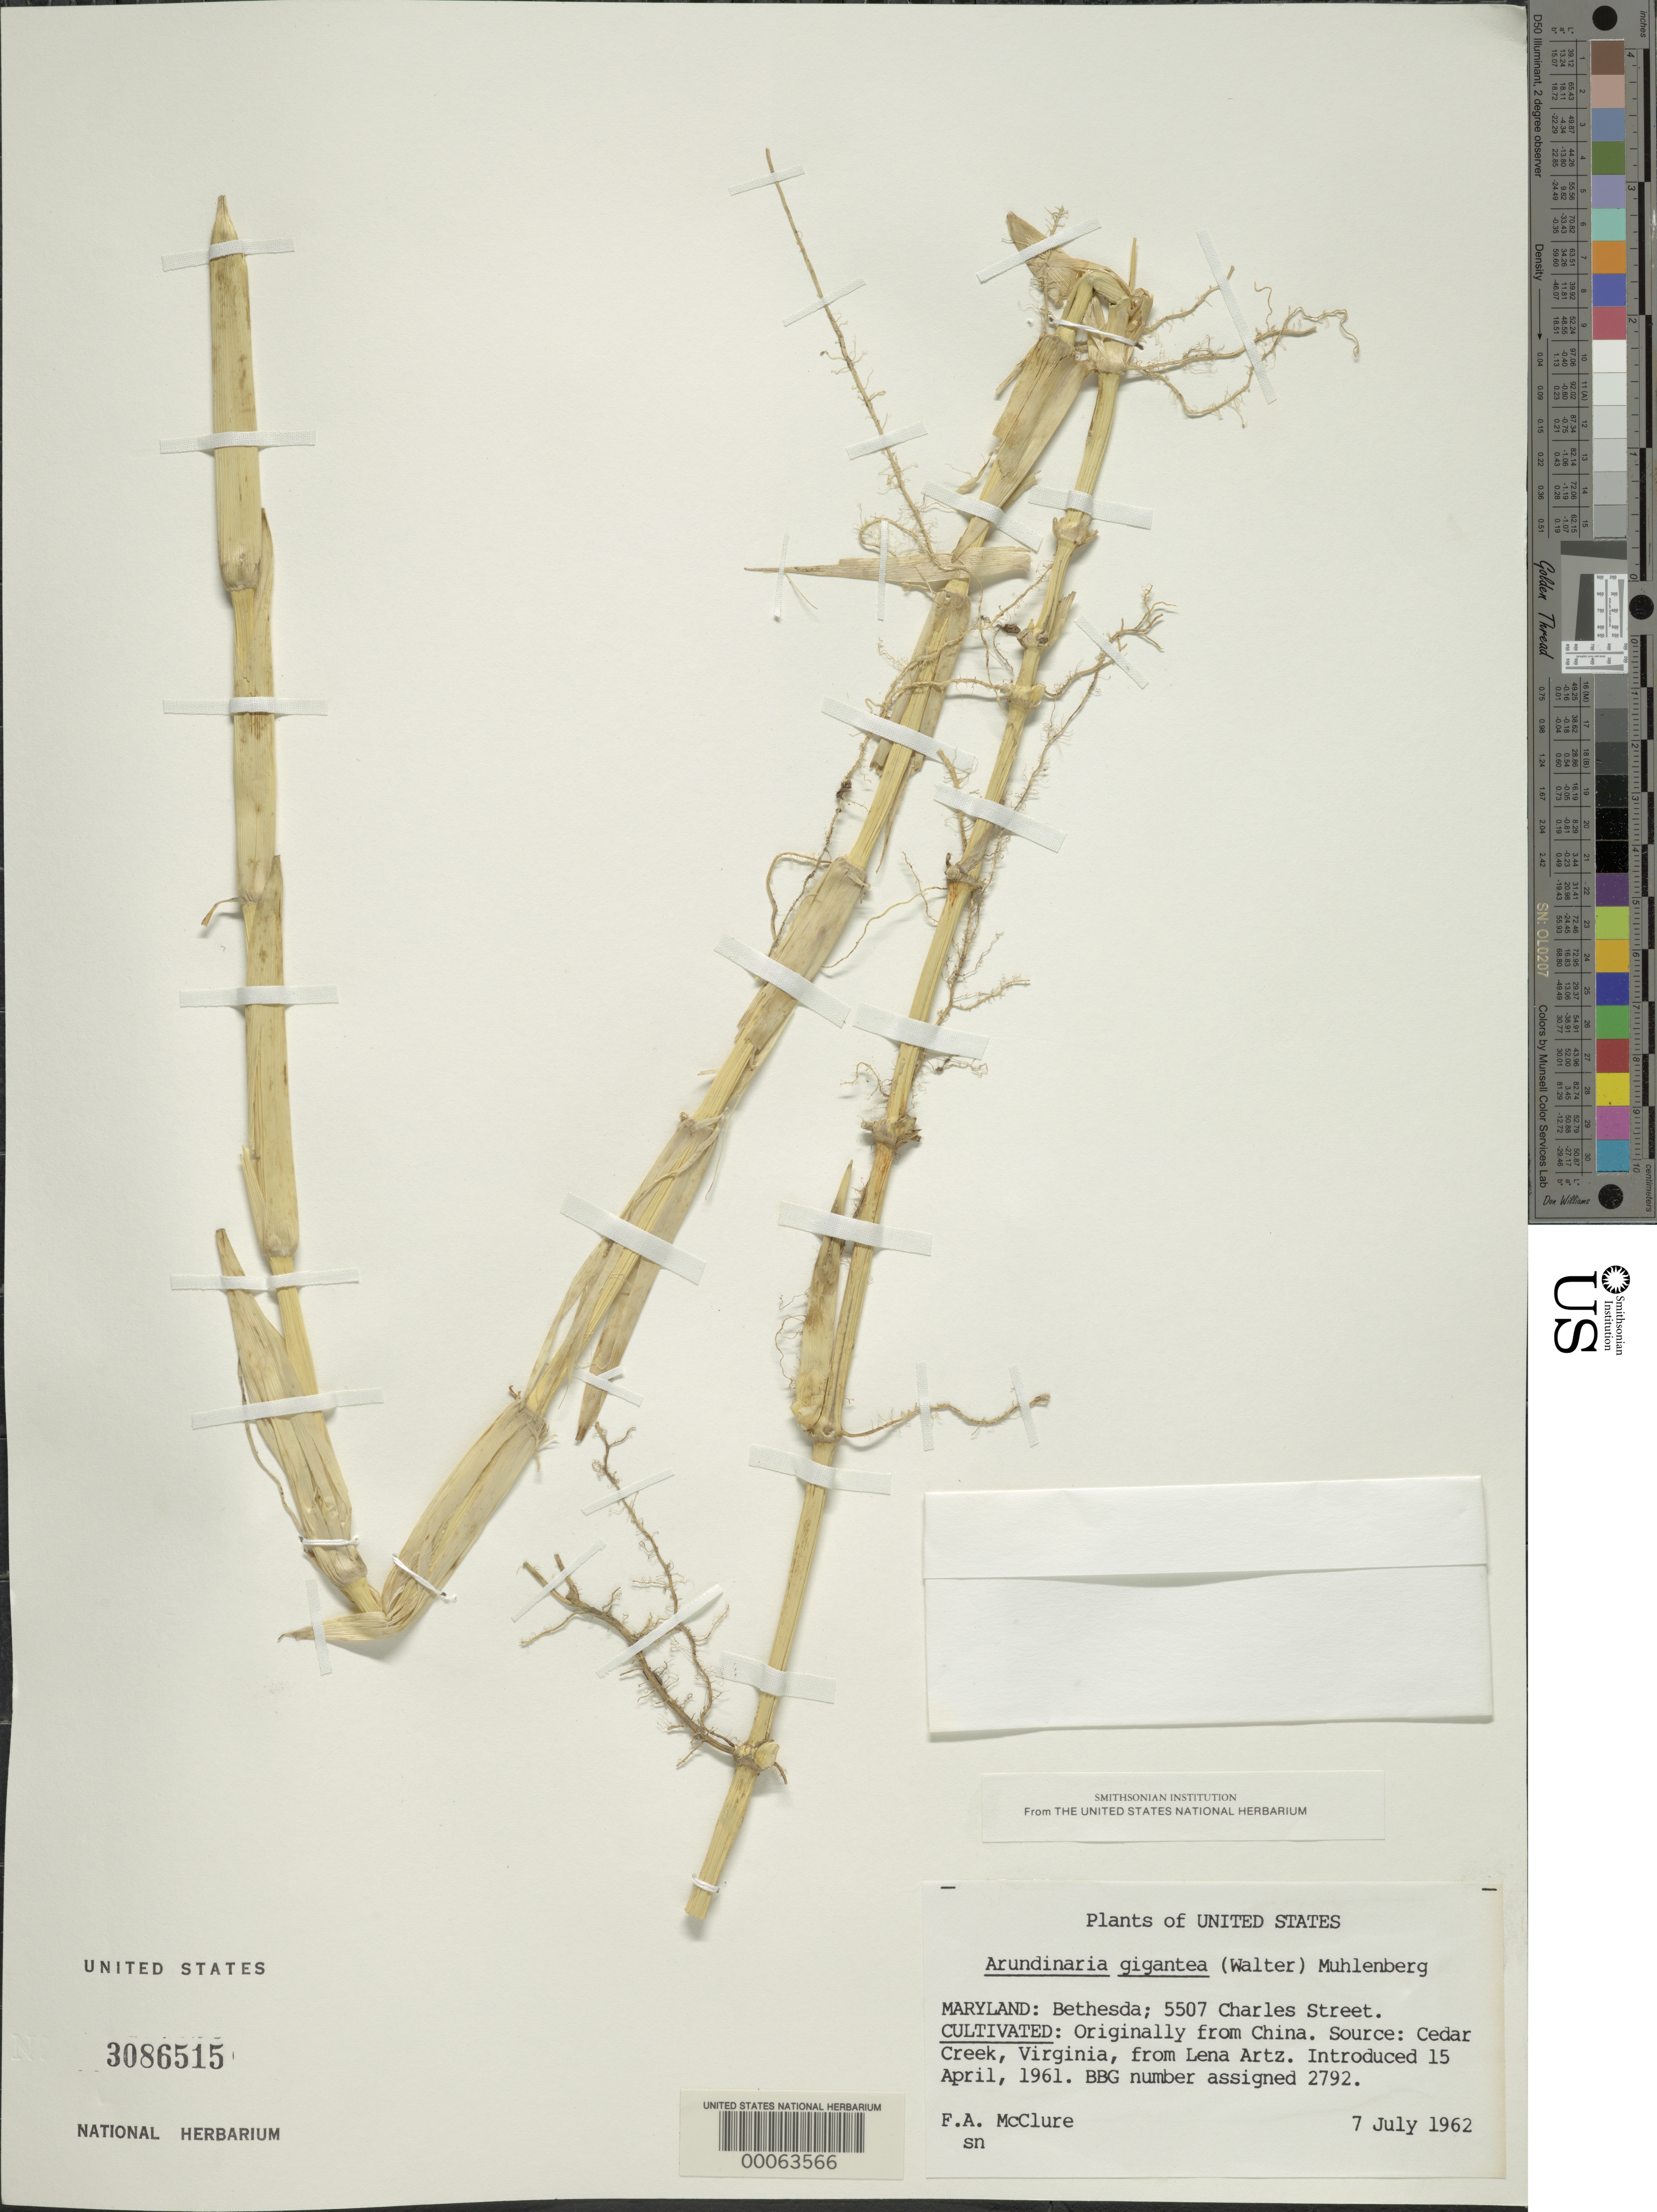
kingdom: Plantae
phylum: Tracheophyta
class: Liliopsida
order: Poales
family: Poaceae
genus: Arundinaria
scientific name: Arundinaria gigantea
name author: (Walter) Muhl.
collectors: F. A. McClure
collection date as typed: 07 Jul 1962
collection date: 1962-07-07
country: United States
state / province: Maryland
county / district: Montgomery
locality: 5507 Charles Street, Bethesda (McClure's garden)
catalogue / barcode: US 3086515